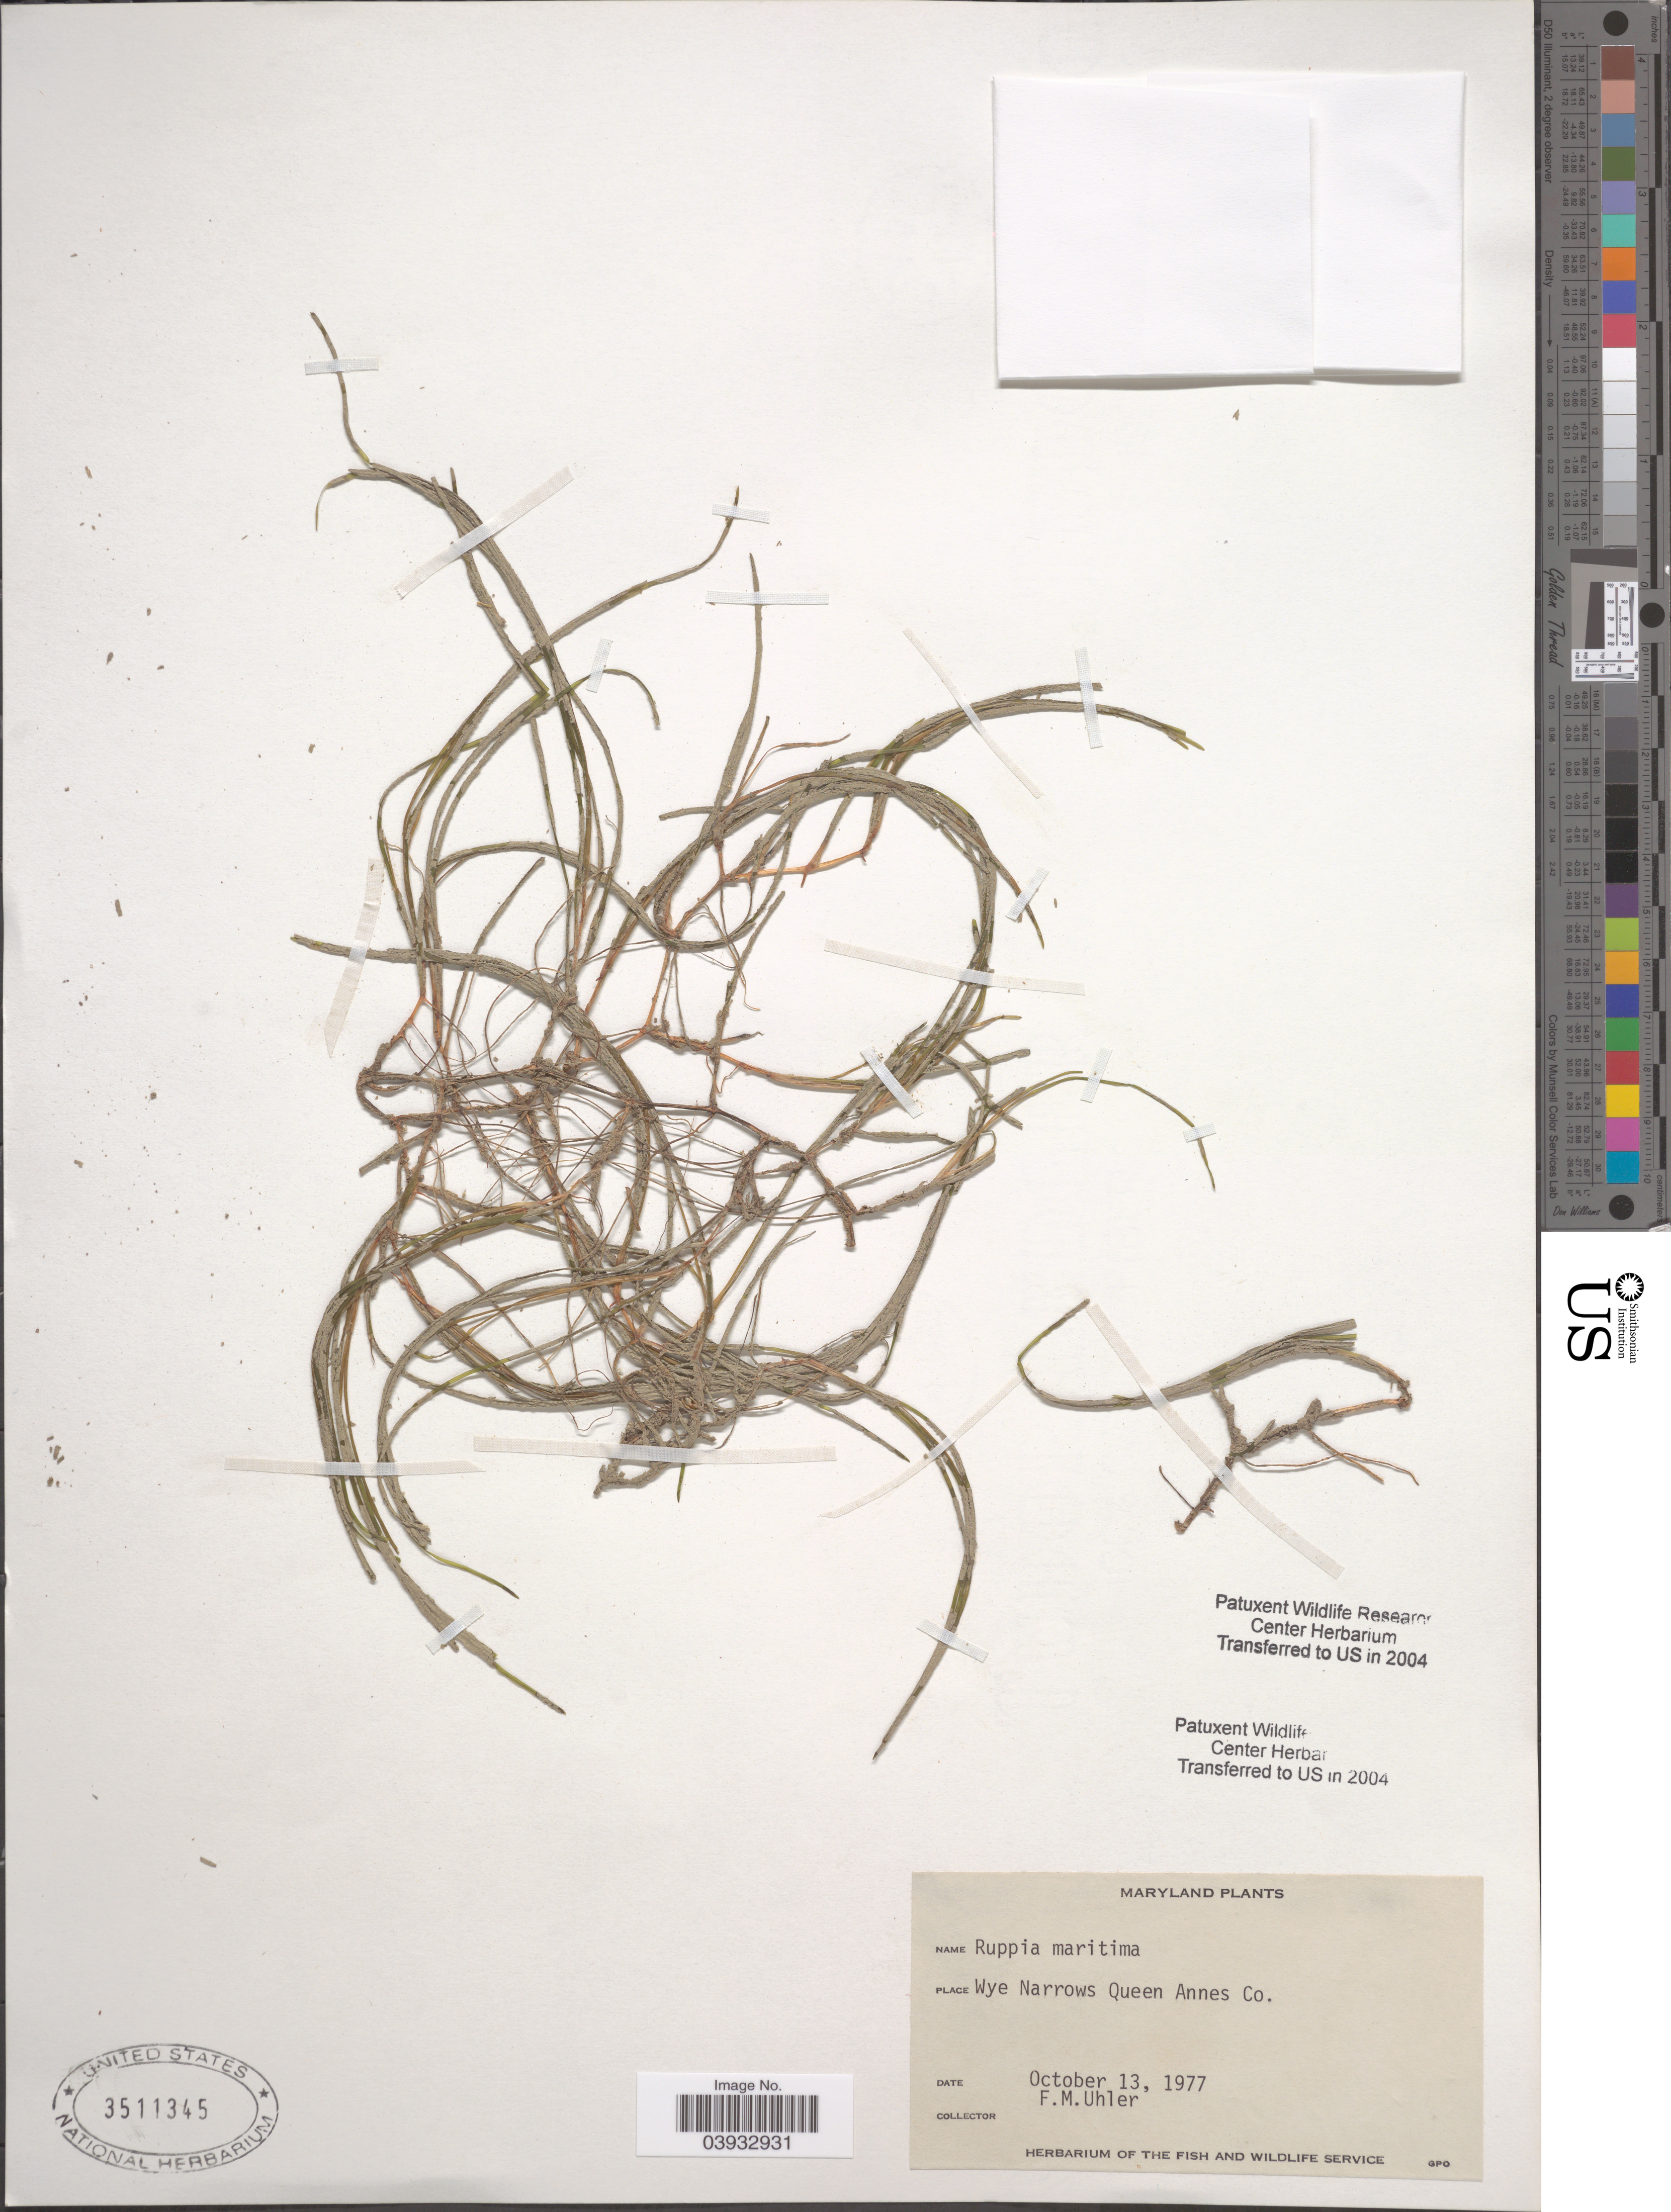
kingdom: Plantae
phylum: Tracheophyta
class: Liliopsida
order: Alismatales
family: Ruppiaceae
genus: Ruppia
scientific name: Ruppia maritima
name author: L.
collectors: F. M. Uhler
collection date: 1977-10-13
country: United States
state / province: Maryland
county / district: Queen Anne's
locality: Wye Narrows Queen Annes Co.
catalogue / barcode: US 3511345